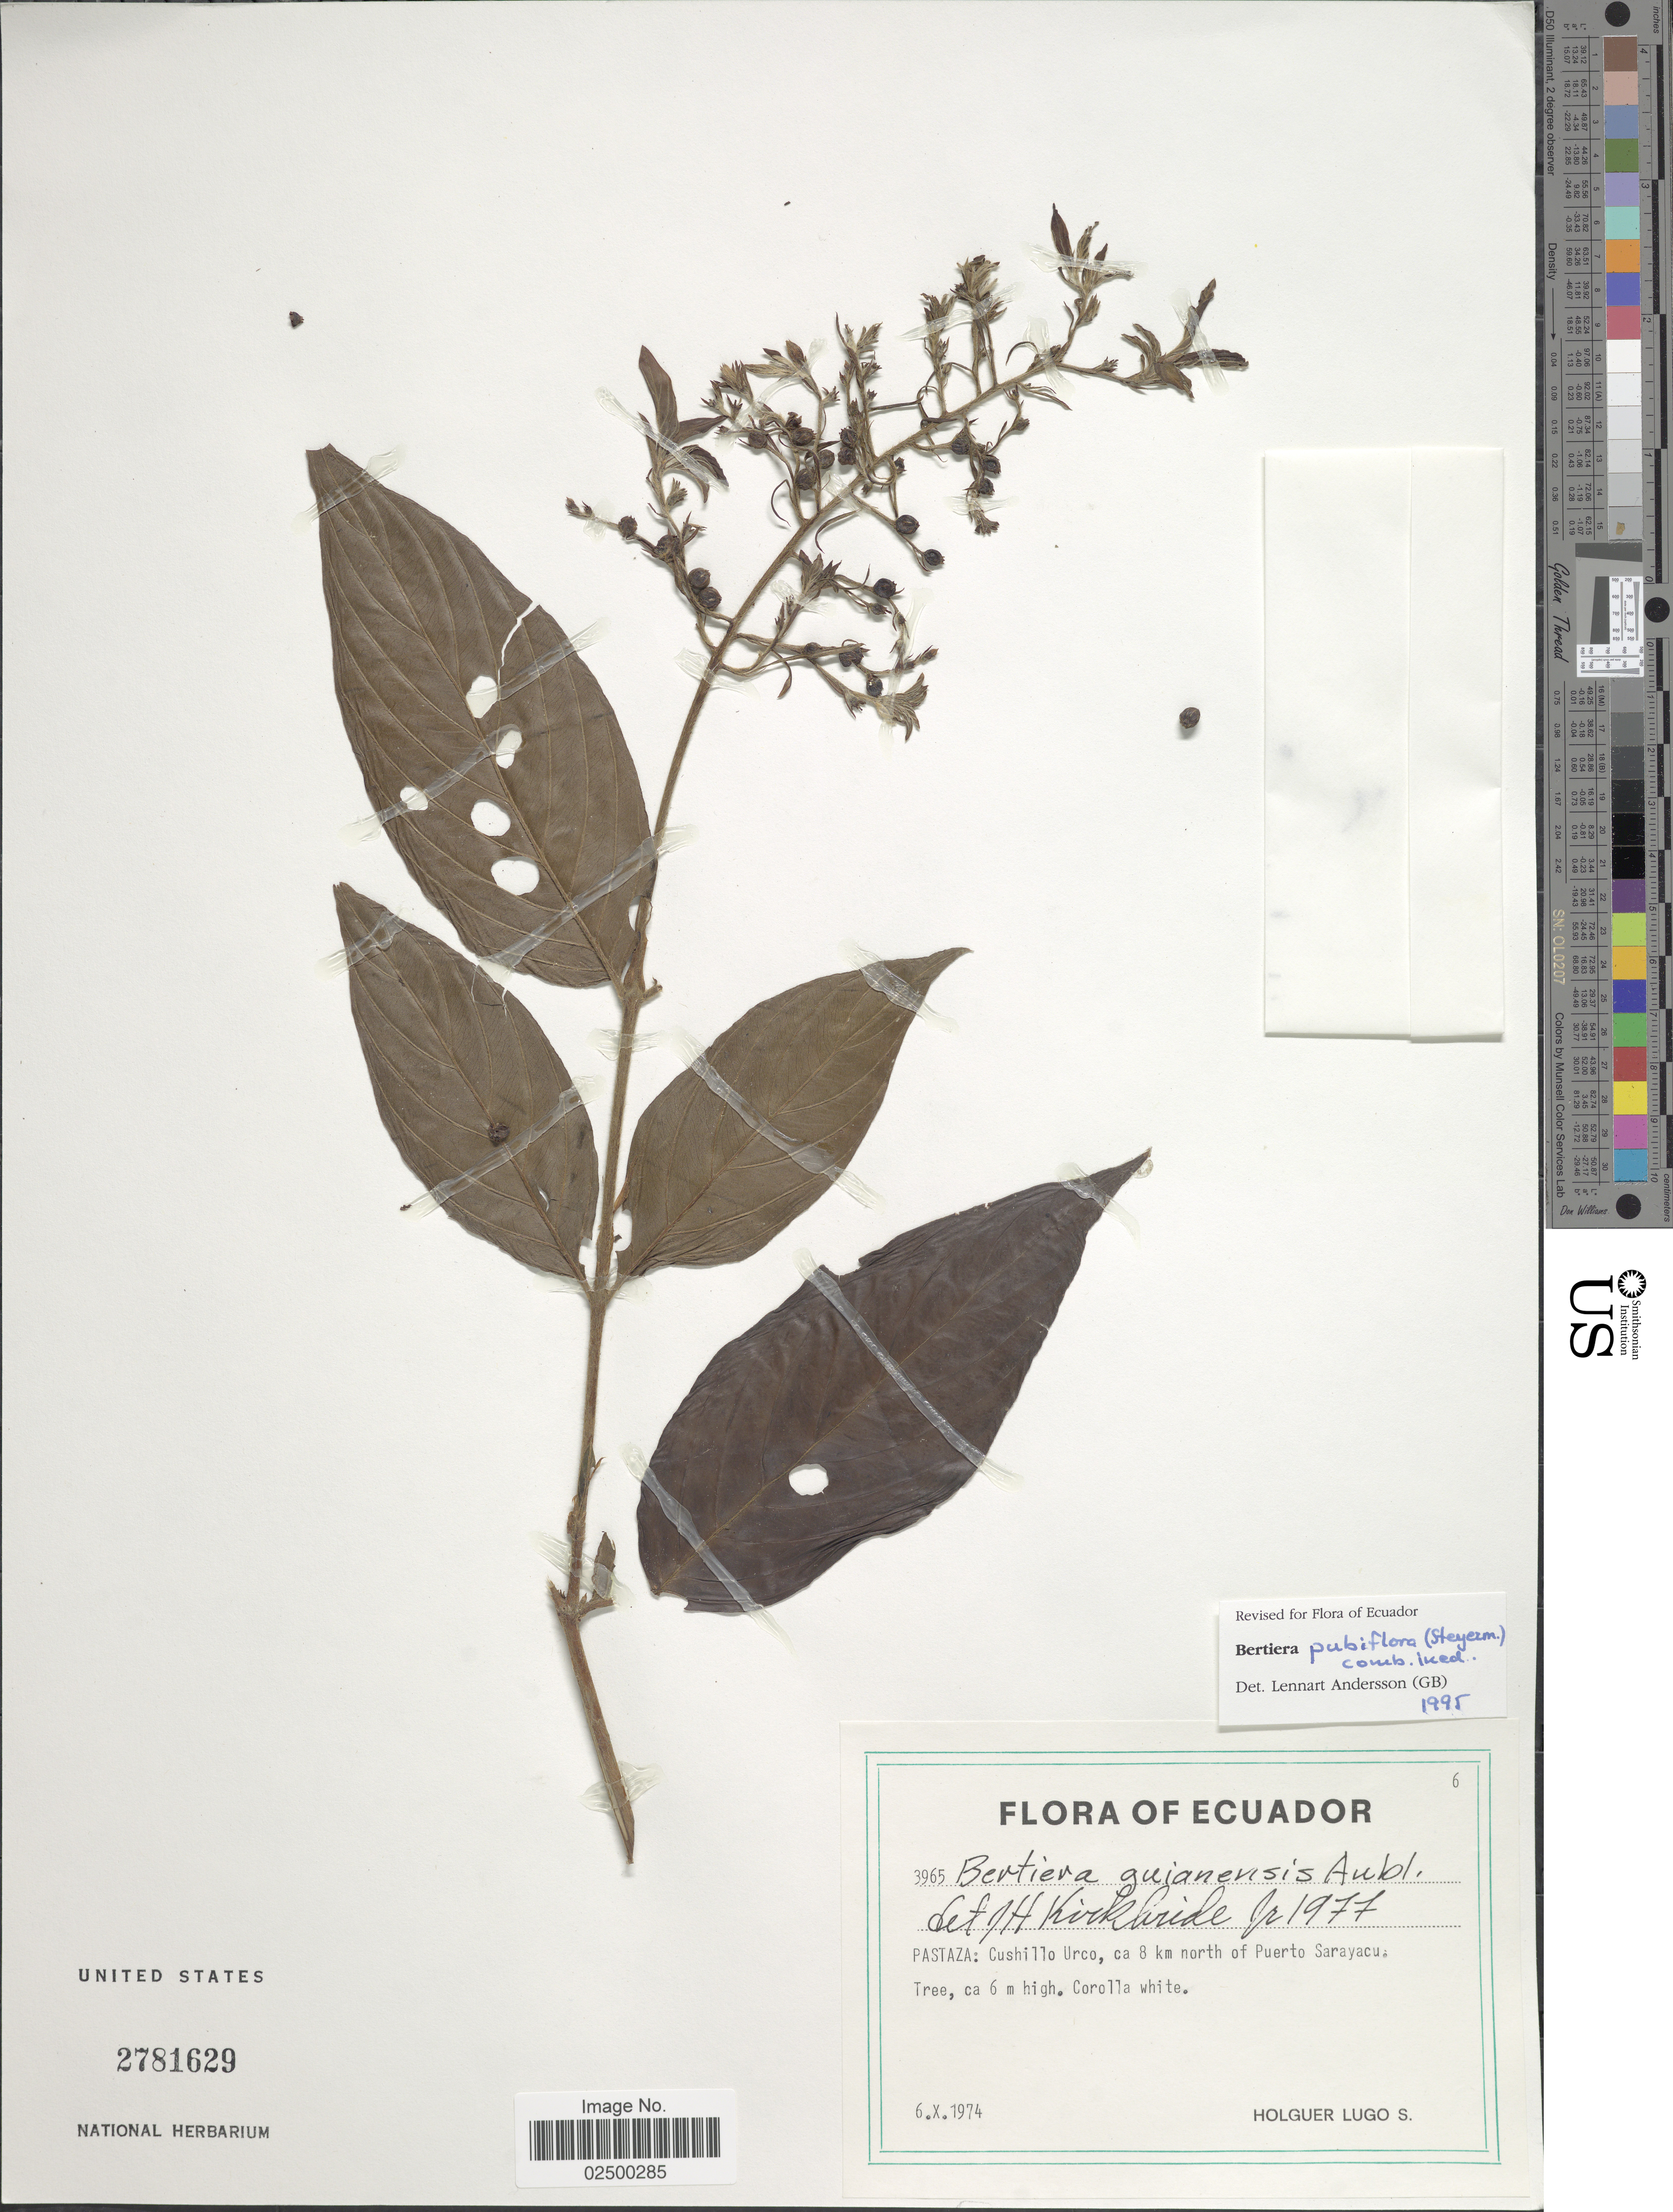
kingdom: Plantae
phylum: Tracheophyta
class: Magnoliopsida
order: Gentianales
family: Rubiaceae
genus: Bertiera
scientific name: Bertiera guianensis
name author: Aubl.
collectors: H. Lugo S.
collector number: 3965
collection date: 1974-10-06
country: Ecuador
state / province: Pastaza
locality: Cushillo Urco, ca 8 km north of Puerto Sarayacu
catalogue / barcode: US 2781629